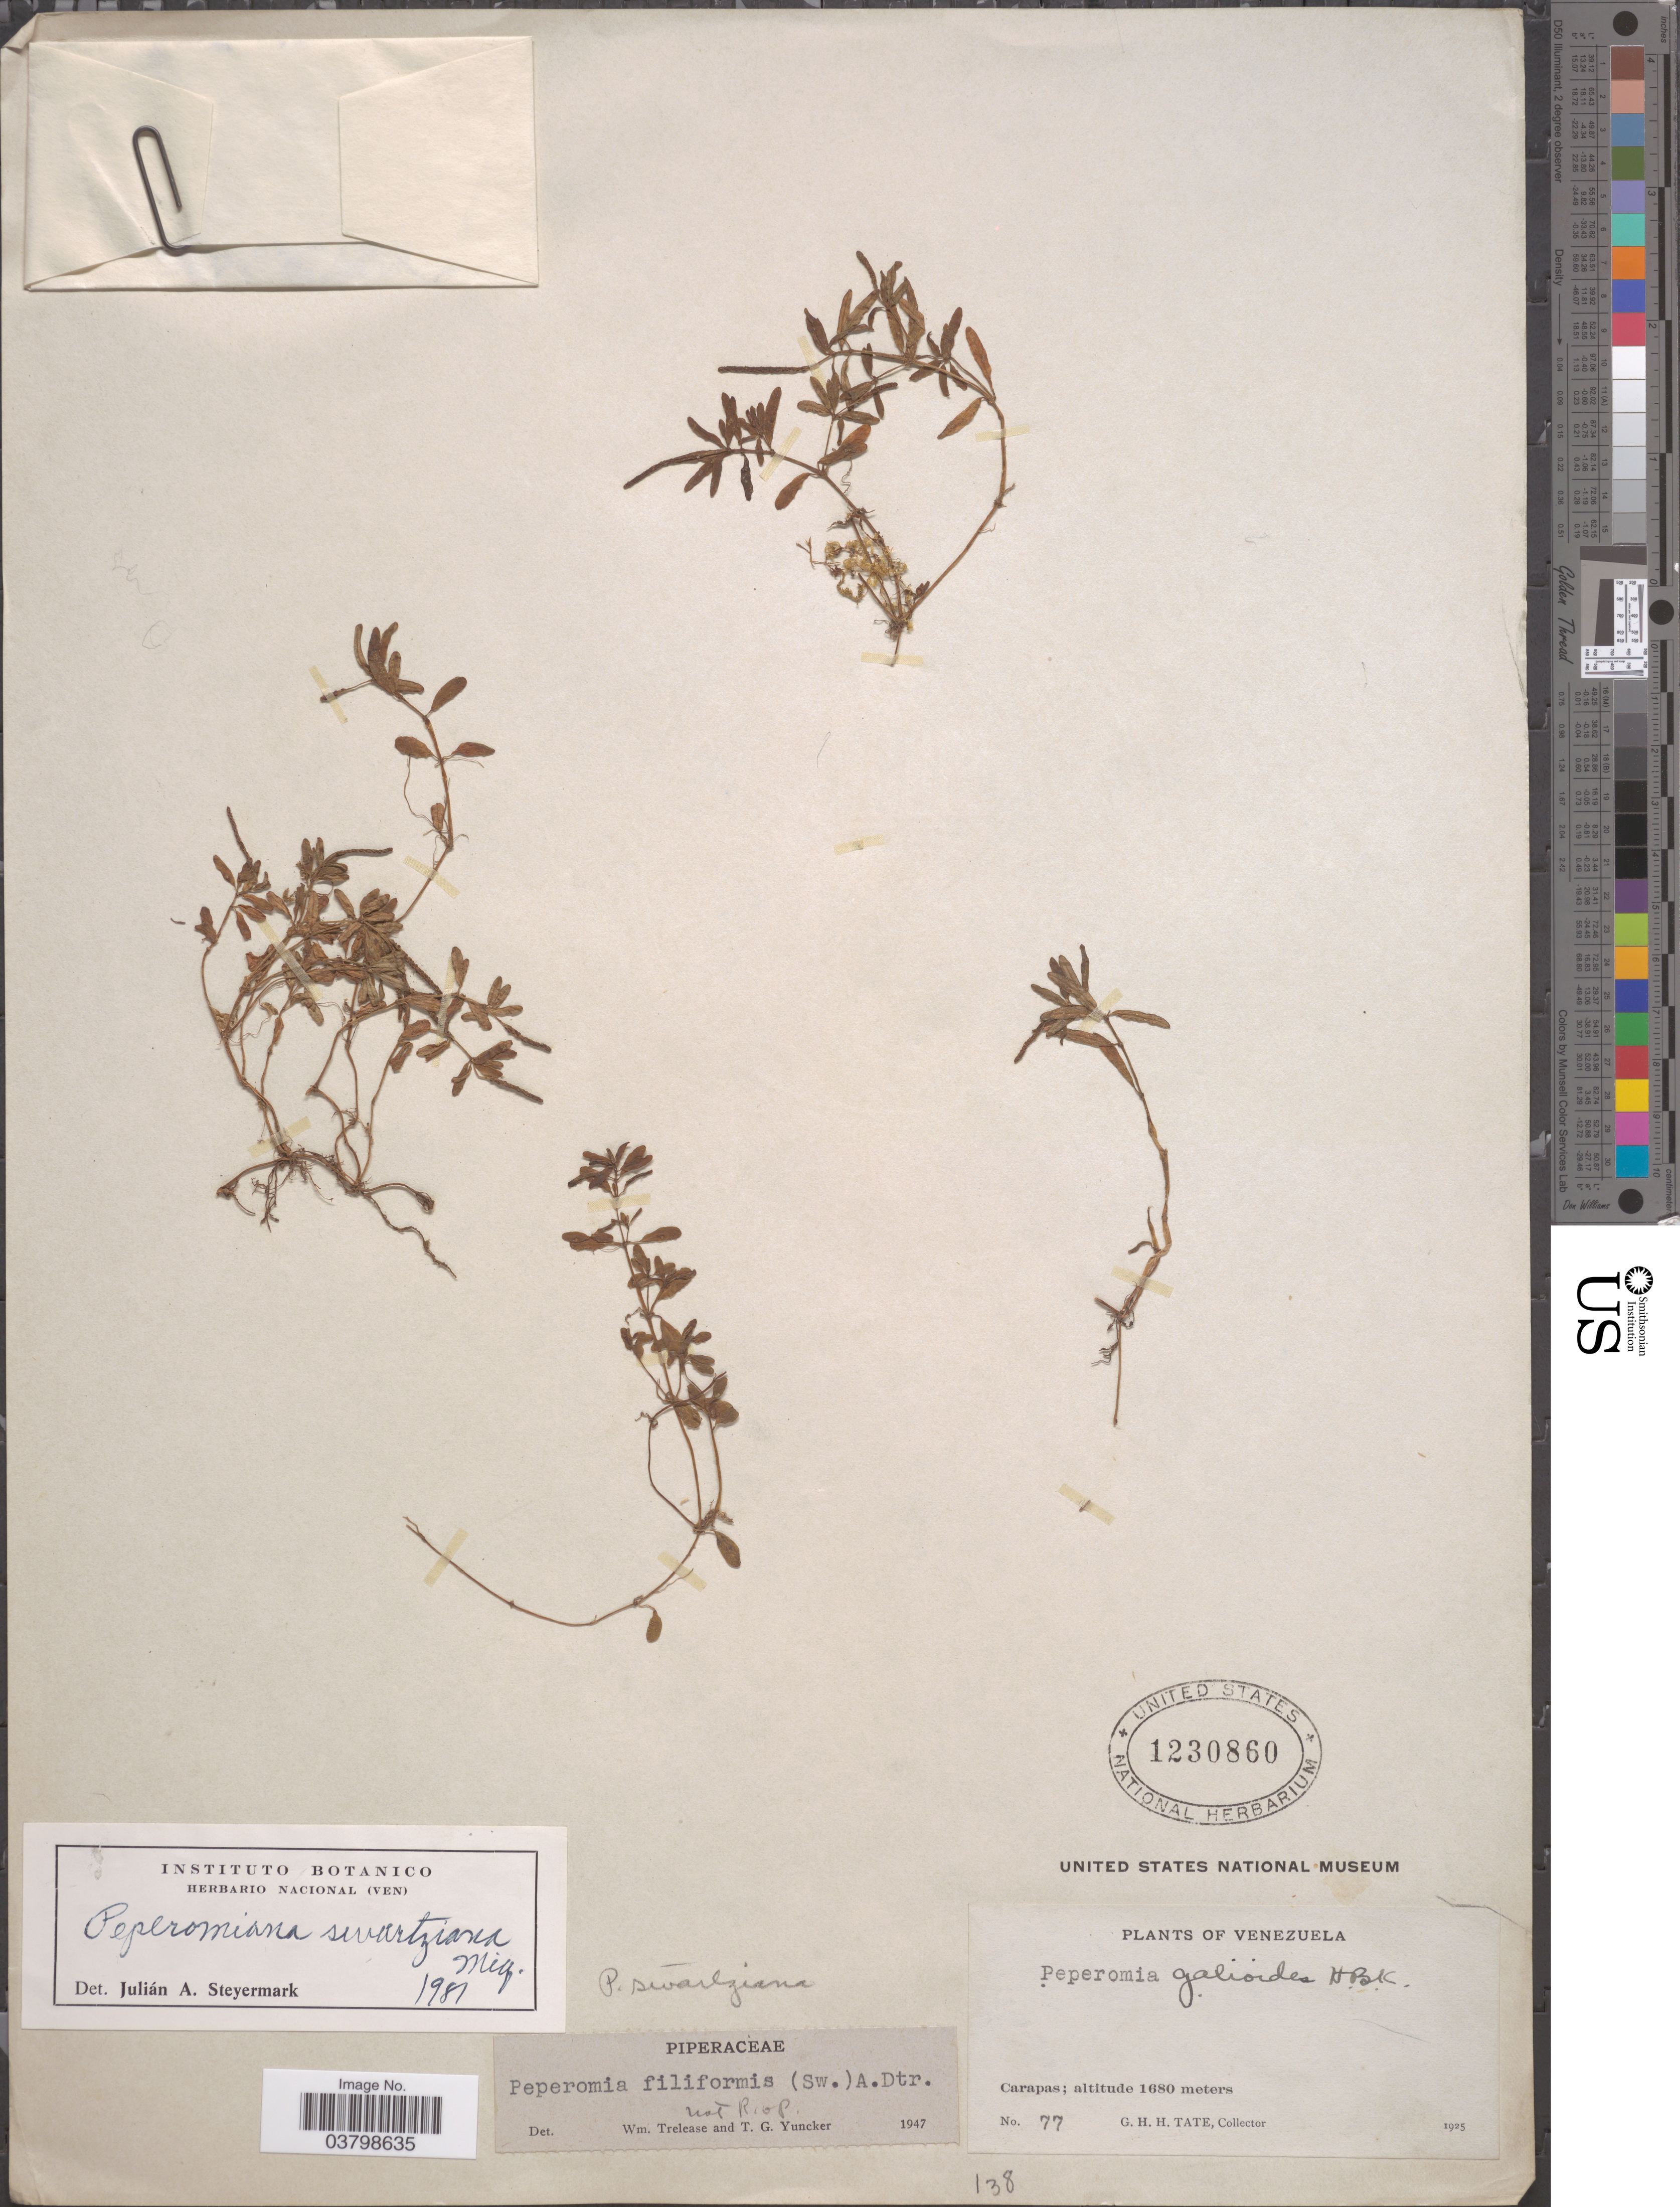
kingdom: Plantae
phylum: Tracheophyta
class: Magnoliopsida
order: Piperales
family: Piperaceae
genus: Peperomia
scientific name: Peperomia swartziana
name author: Miq.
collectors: G. H. H.Tate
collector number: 77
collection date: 1925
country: Venezuela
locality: Carapas.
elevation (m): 1680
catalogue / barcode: US 1230860